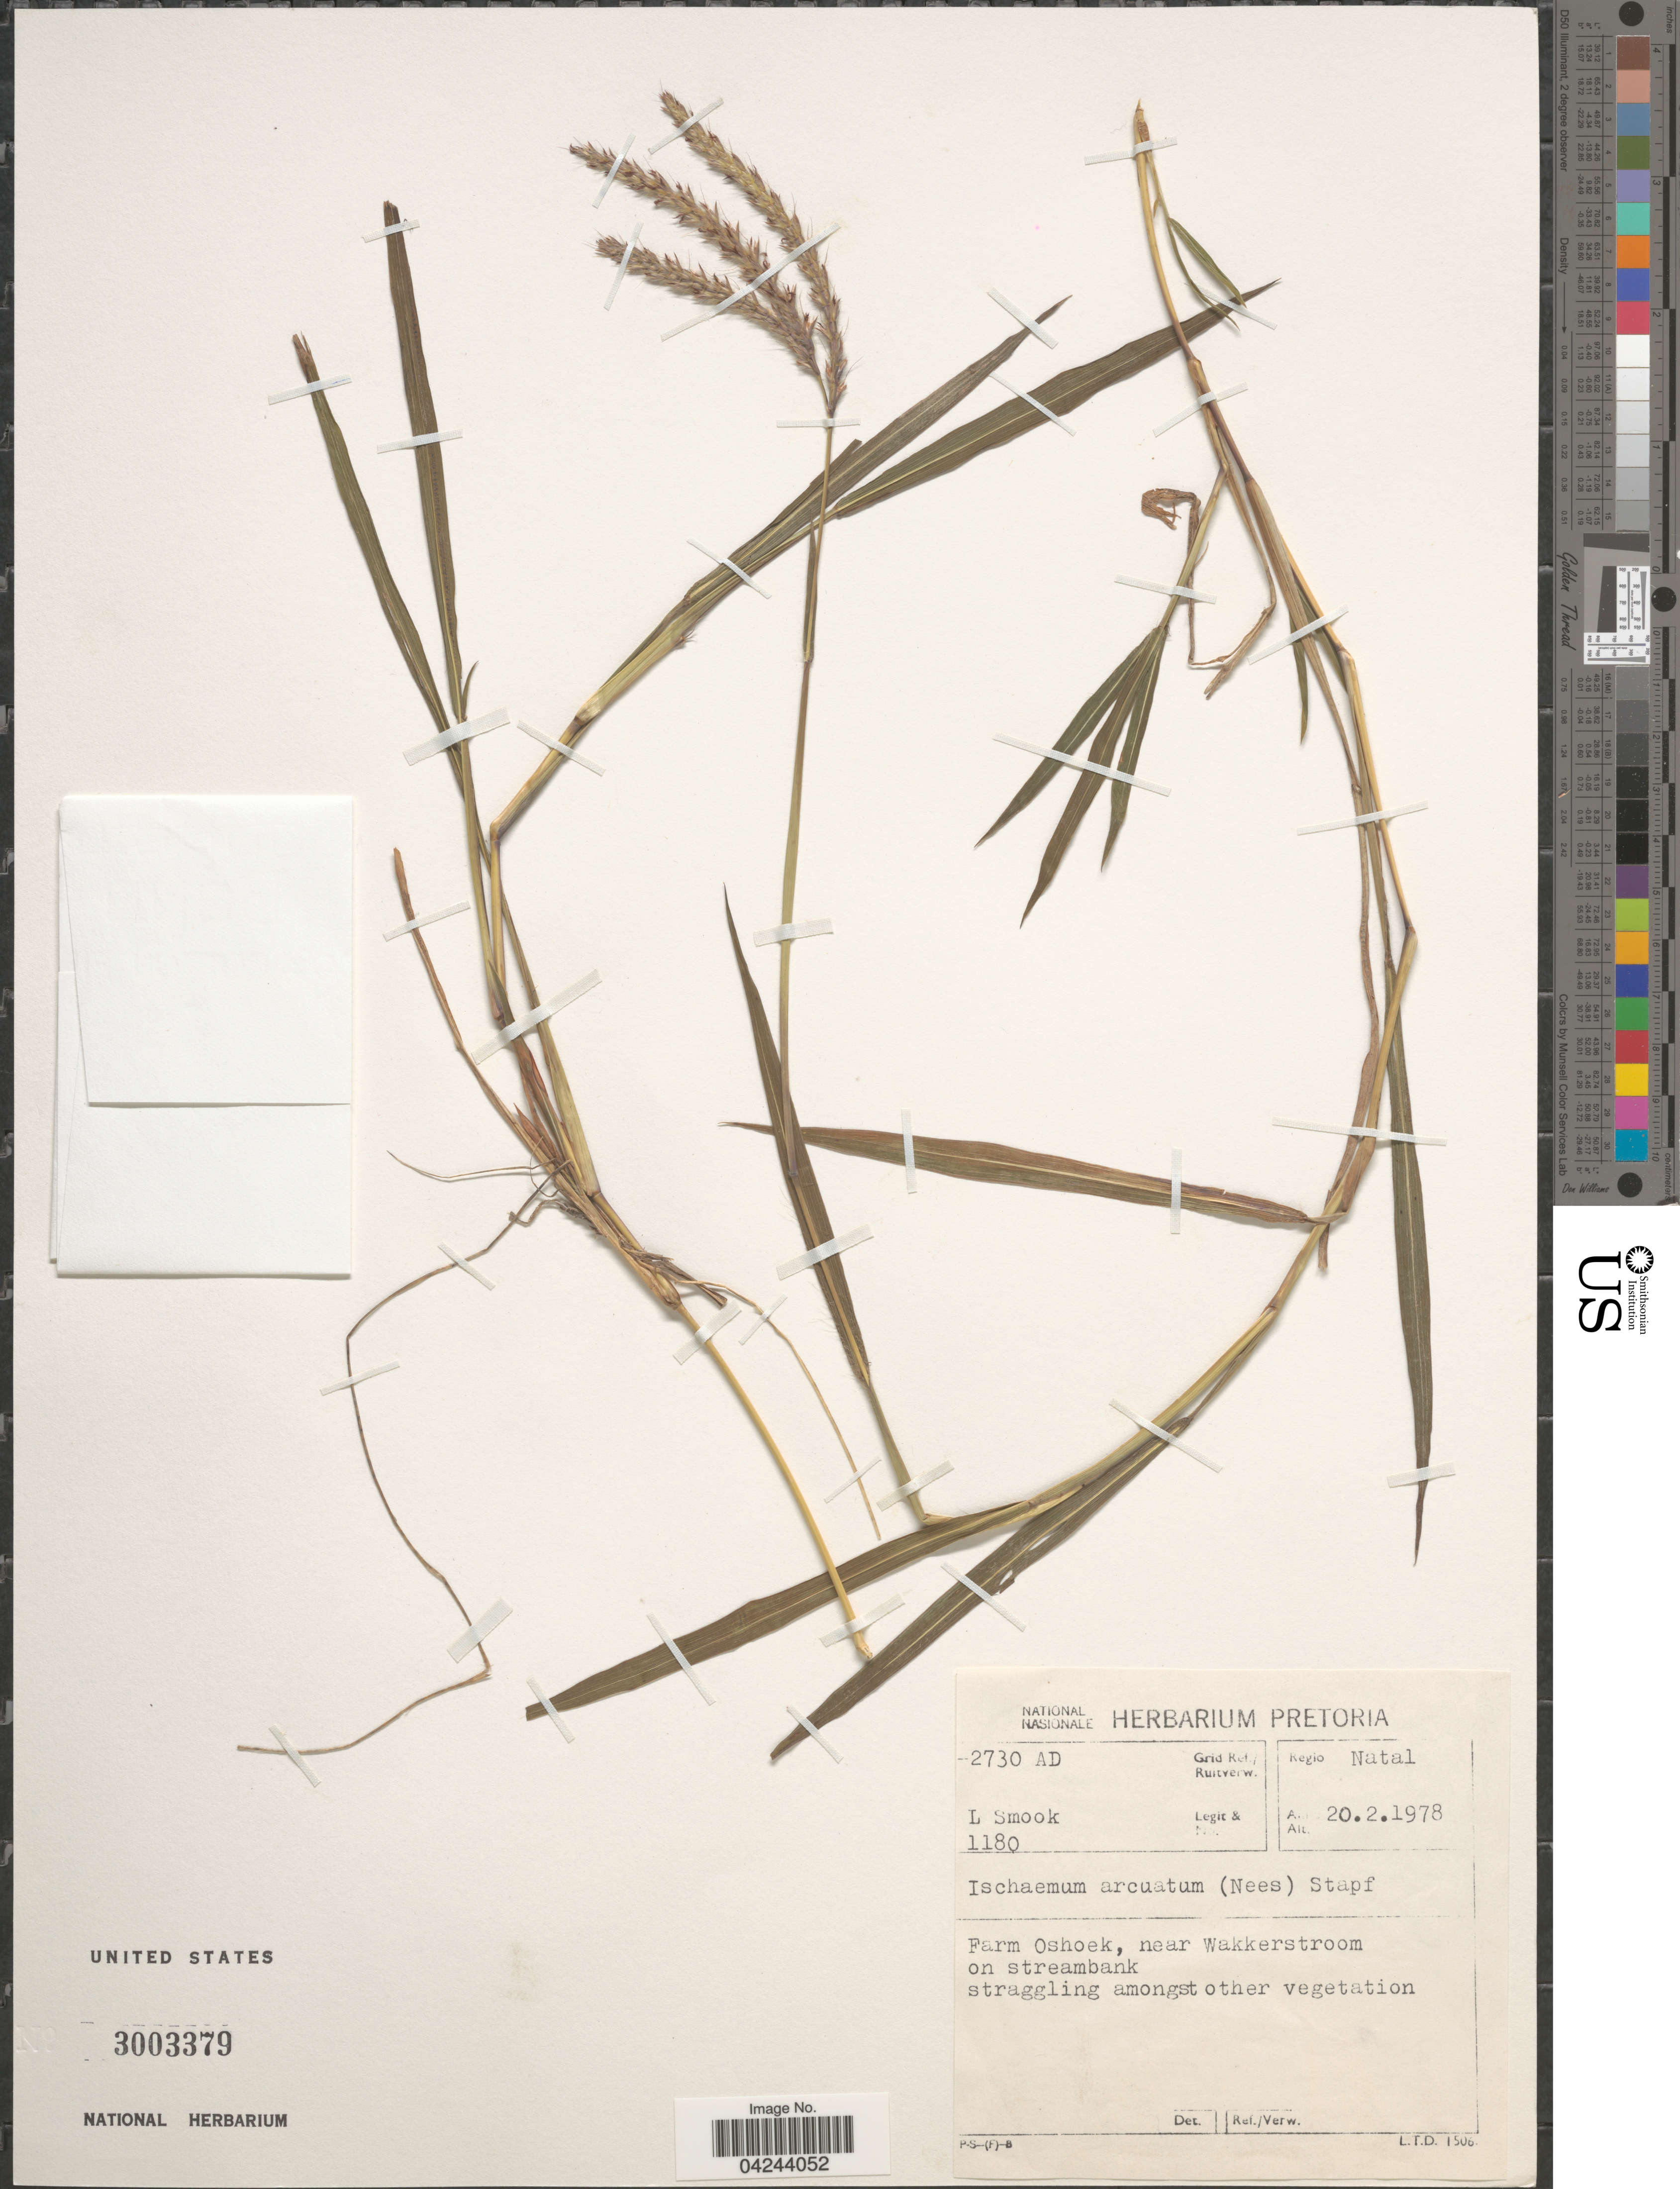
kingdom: Plantae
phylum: Tracheophyta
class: Liliopsida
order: Poales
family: Poaceae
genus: Ischaemum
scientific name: Ischaemum polystachyum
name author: J. Presl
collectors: L. Smook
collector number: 1180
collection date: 1978-02-20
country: South Africa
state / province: KwaZulu-Natal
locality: Grid Ref./ Ruitverw. 2730 AD. Regio Natal. Farm Oshoek, near Wakkerstroom on streambank.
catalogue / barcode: US 3003379